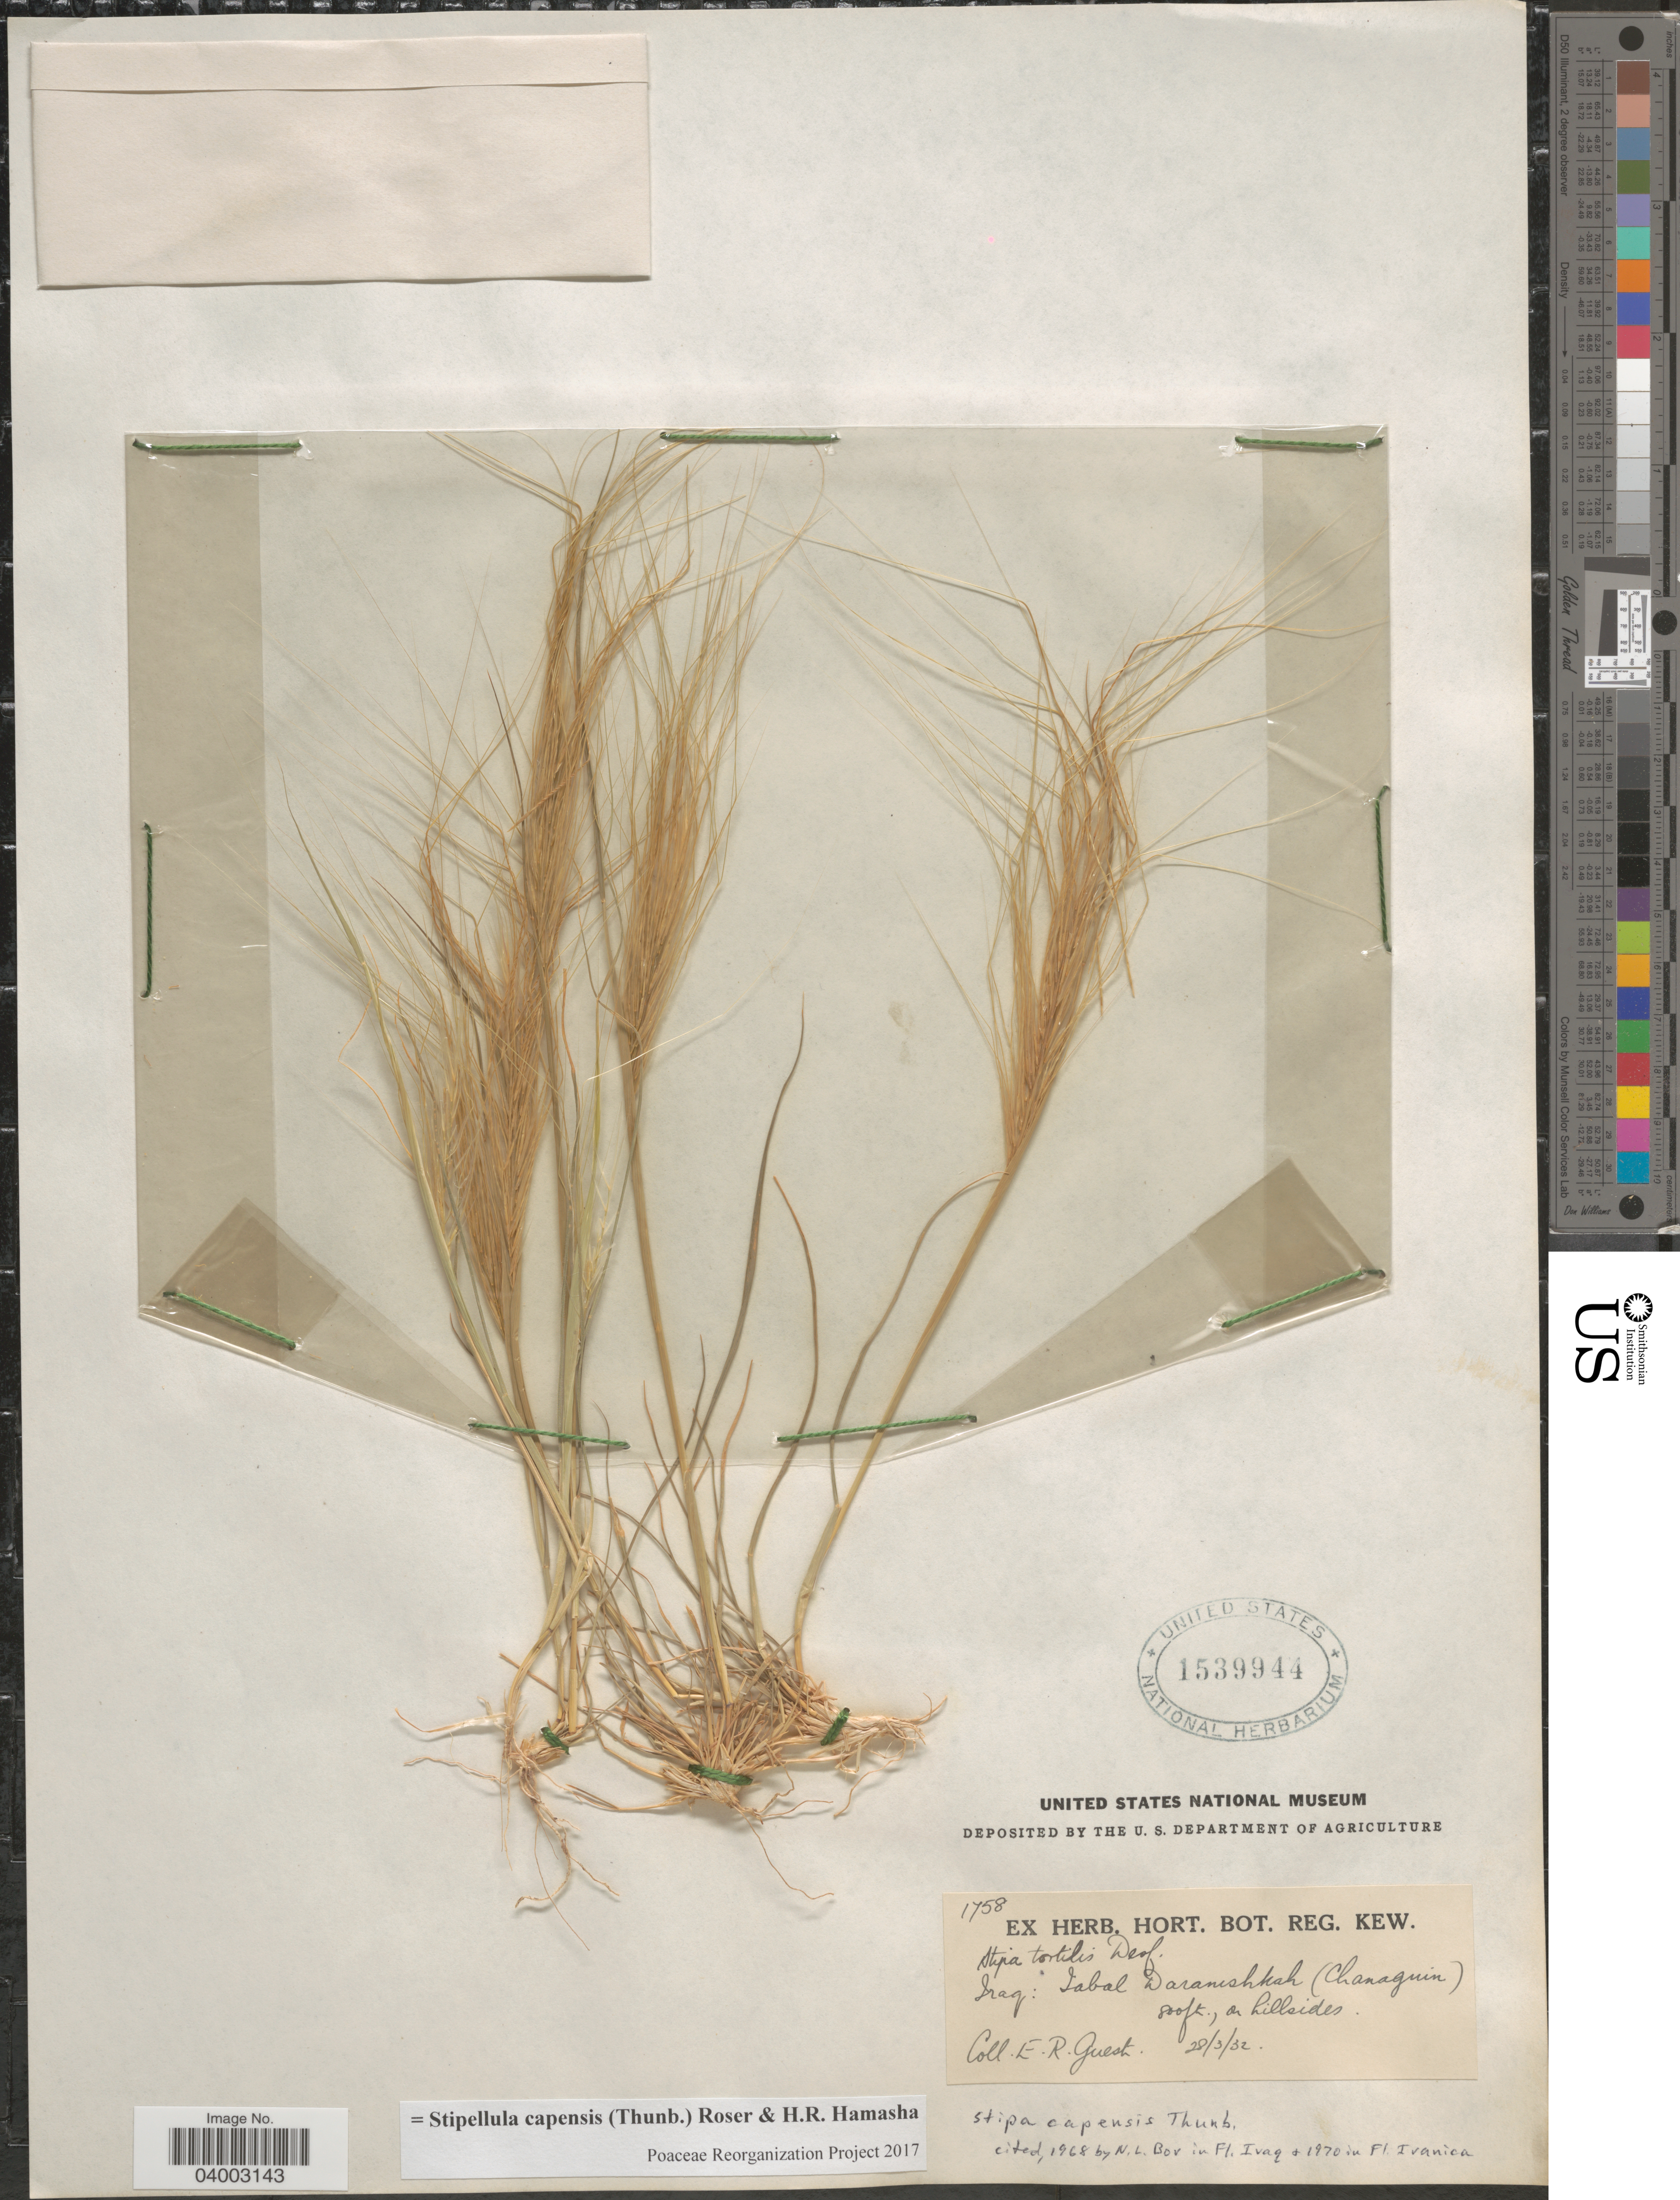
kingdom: Plantae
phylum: Tracheophyta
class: Liliopsida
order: Poales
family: Poaceae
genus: Stipellula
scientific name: Stipellula capensis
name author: (Thunb.) Röser & H. R. Hamasha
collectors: E. Guest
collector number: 1758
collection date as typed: Transcribed d/m/y: 28/3/32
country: Iraq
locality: Sabal [interpreted] Daranishkah (Chanaguin), on hillside.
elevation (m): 244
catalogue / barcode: US 1539944